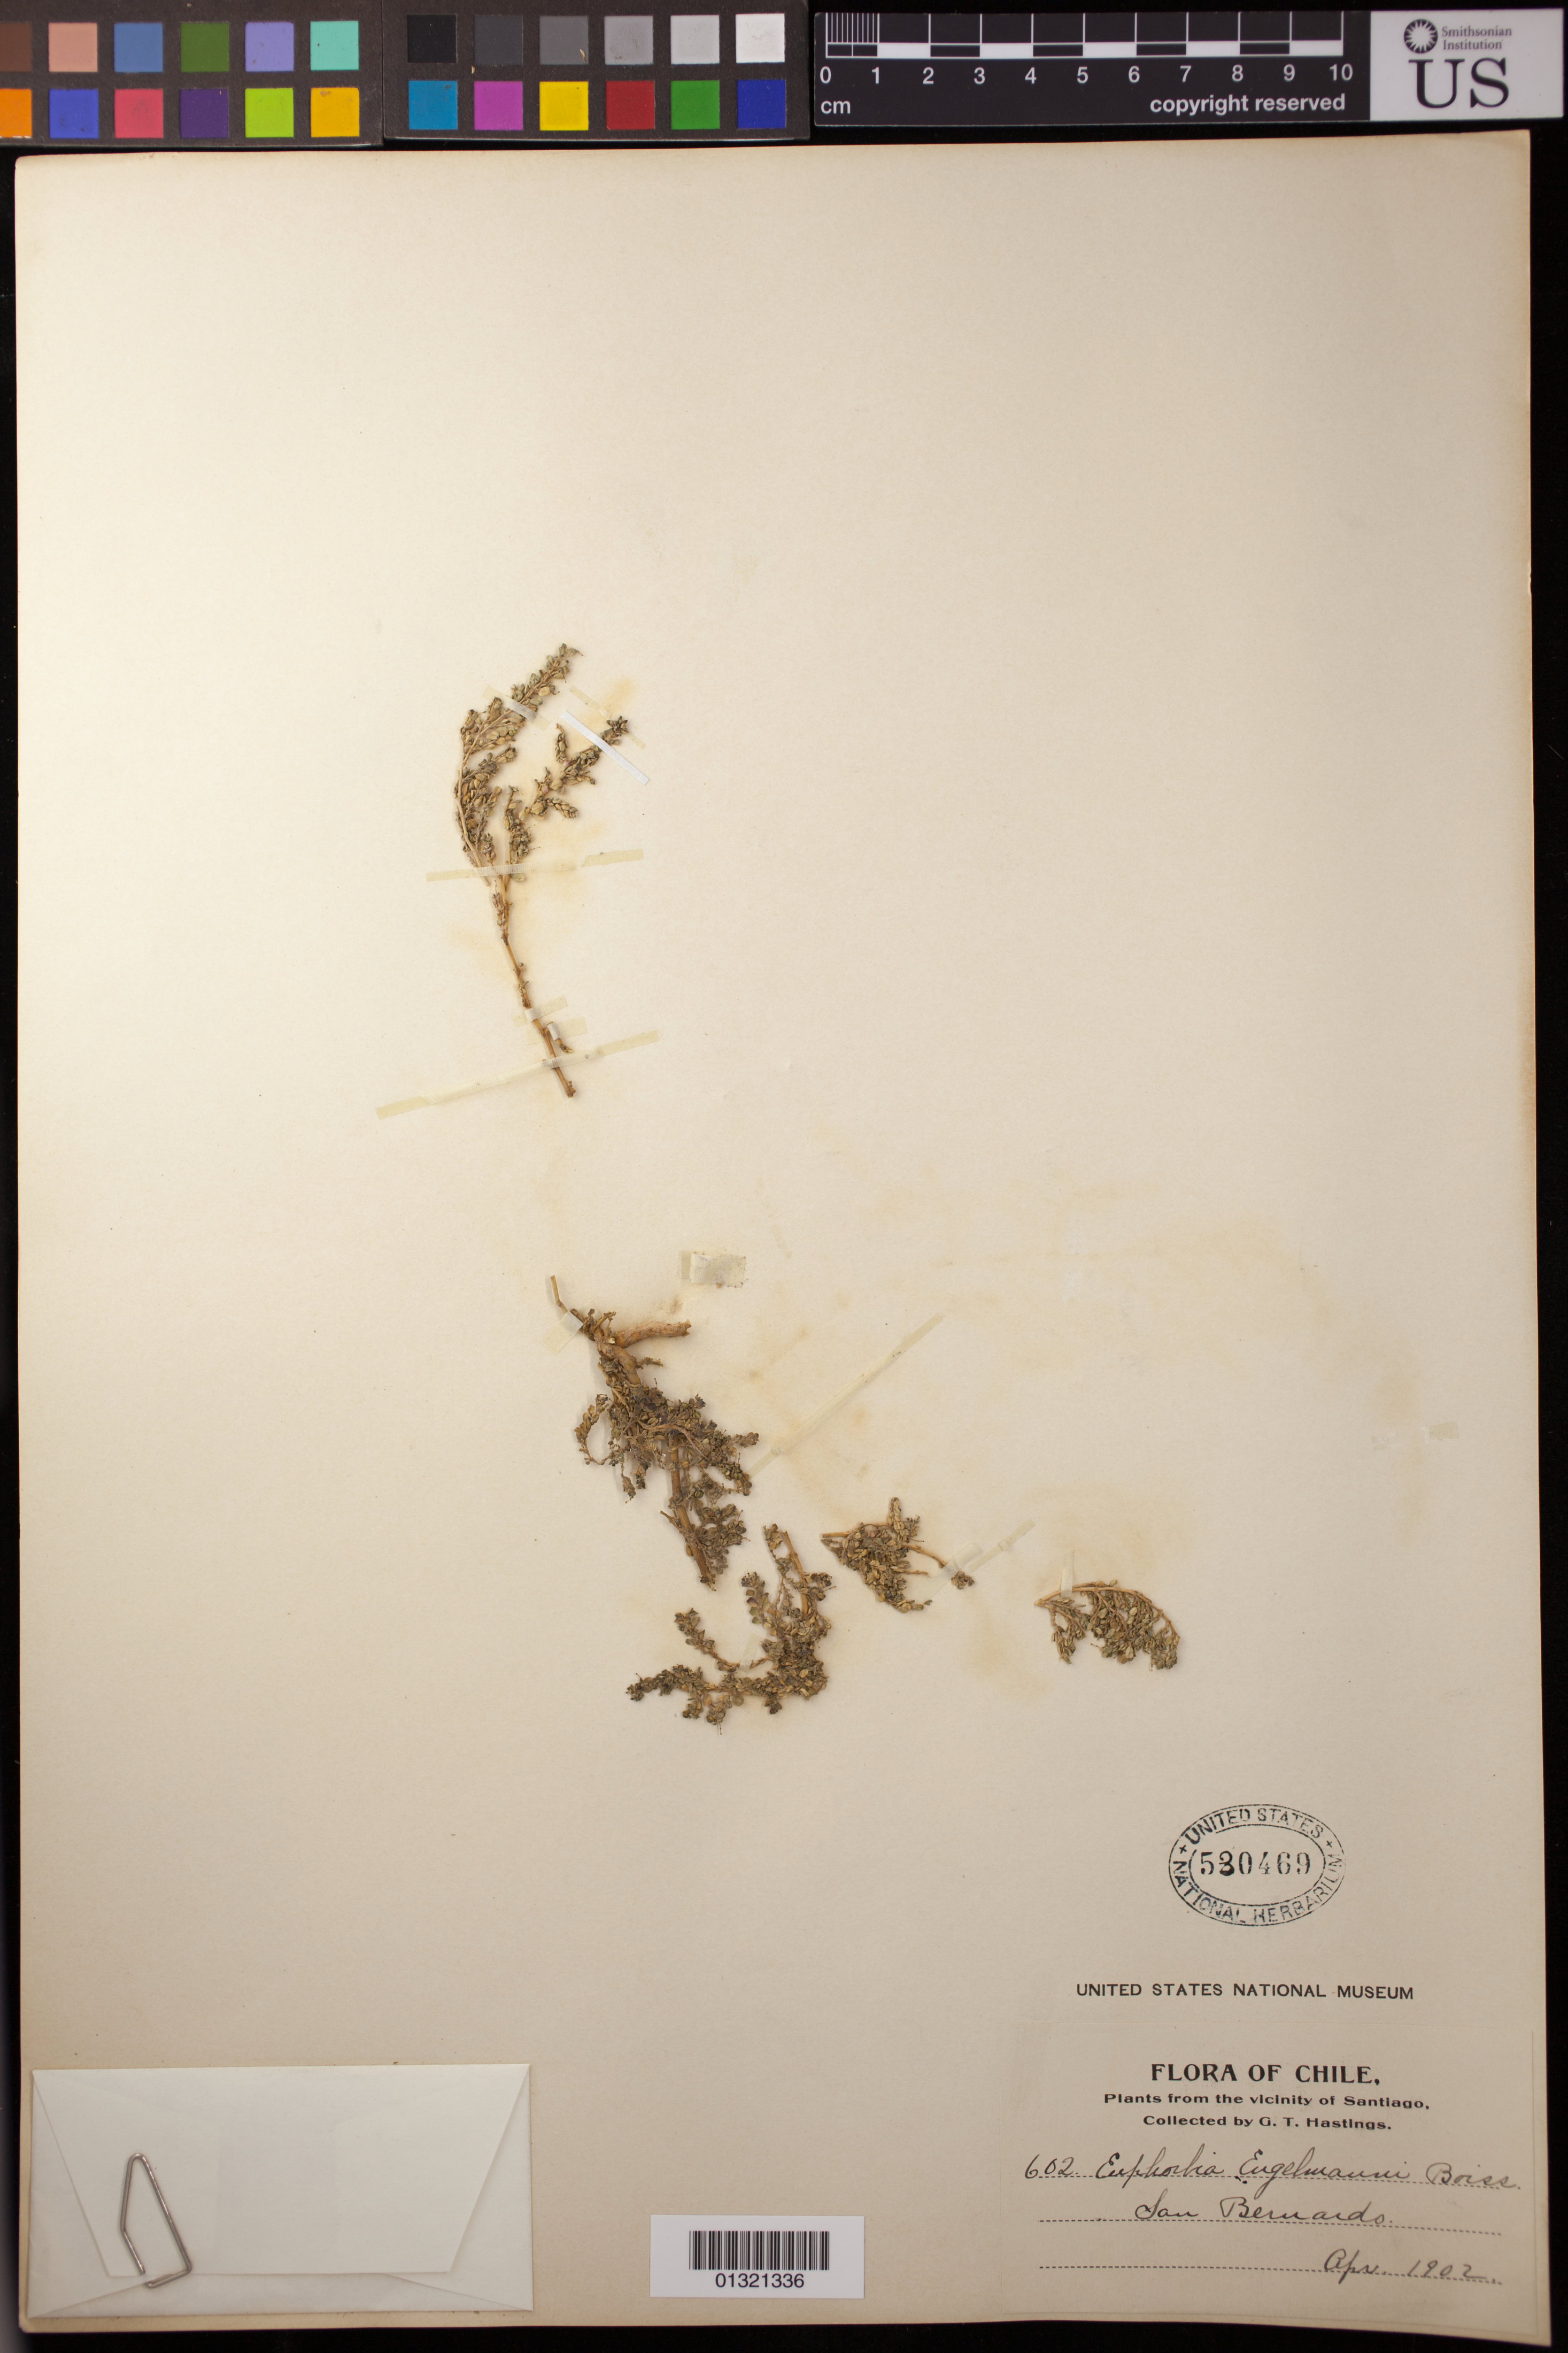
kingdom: Plantae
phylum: Tracheophyta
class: Magnoliopsida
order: Malpighiales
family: Euphorbiaceae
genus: Euphorbia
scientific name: Euphorbia engelmannii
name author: Boiss.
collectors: G. Hastings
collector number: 602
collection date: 1902-04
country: Chile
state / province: Región Metropolitana (RM)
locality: San Bernardo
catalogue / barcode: US 530469